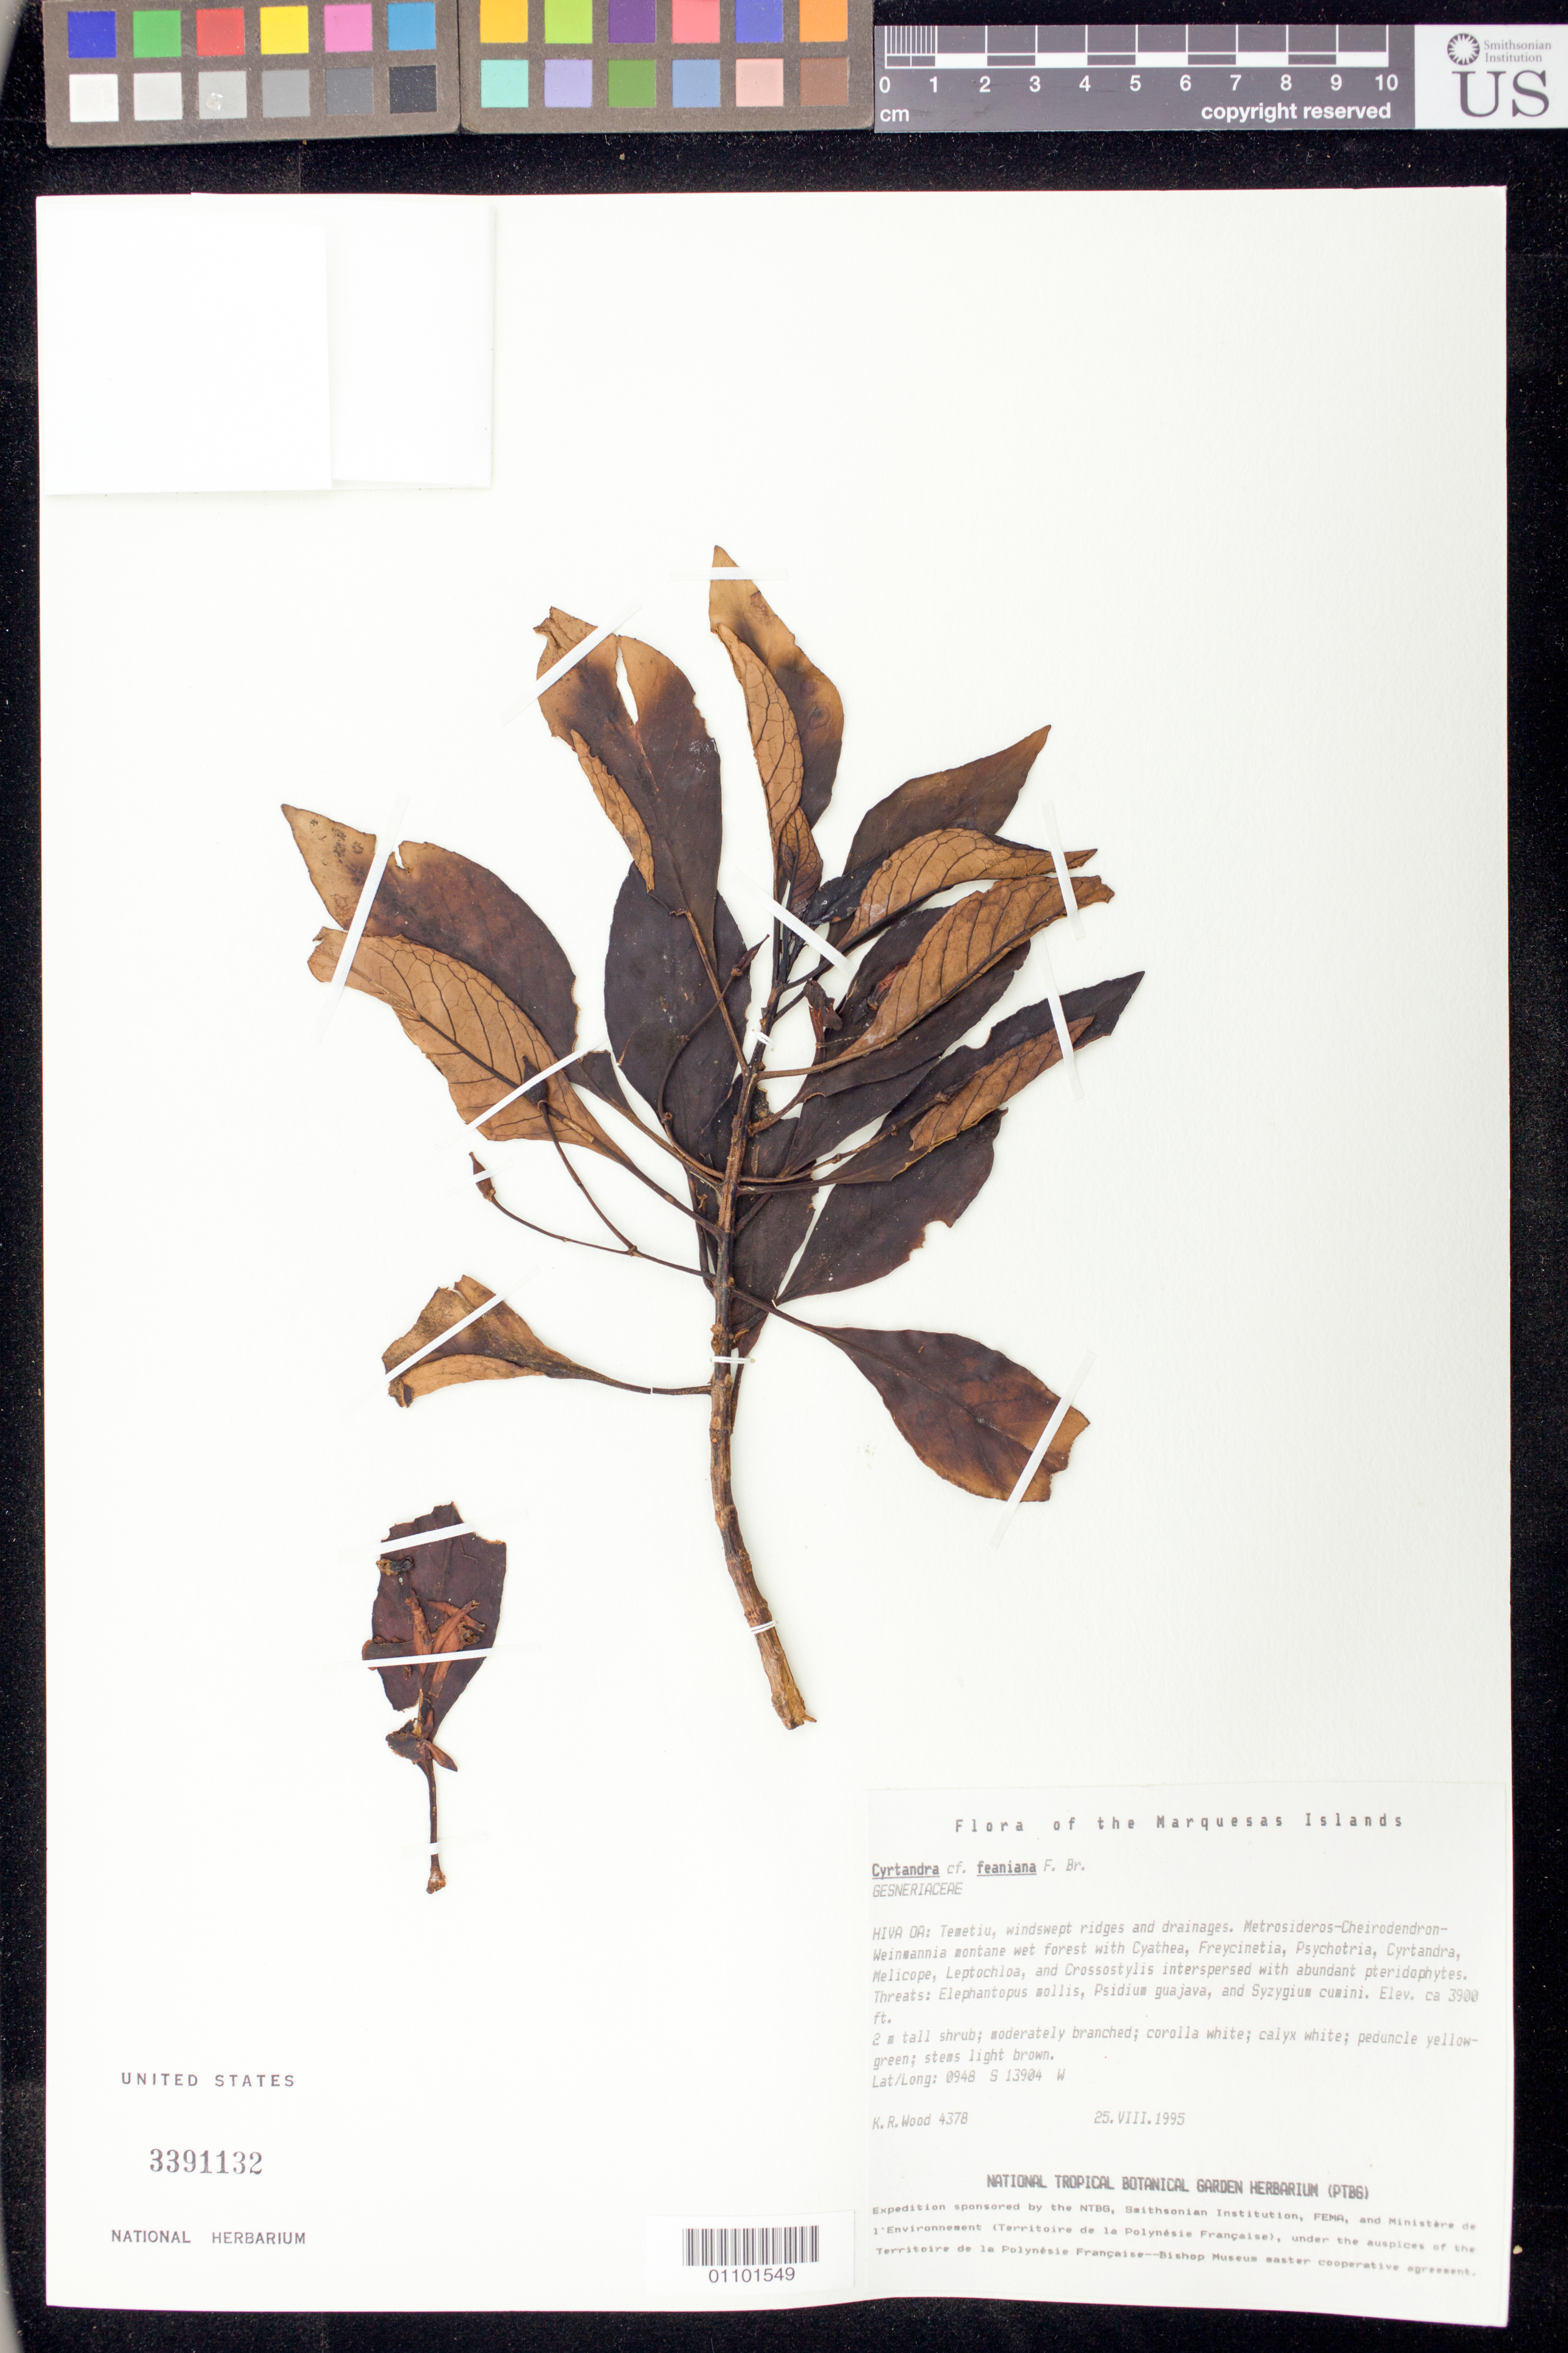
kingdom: Plantae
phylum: Tracheophyta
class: Magnoliopsida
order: Lamiales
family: Gesneriaceae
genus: Cyrtandra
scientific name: Cyrtandra feaniana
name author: F. Br.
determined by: Wagner, W. L., (BOT), Smithsonian Institution - National Museum of Natural History (UNITED STATES)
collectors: K. R. Wood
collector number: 4378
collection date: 1995-08-25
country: French Polynesia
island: Hiva Oa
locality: Temetiu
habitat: Windswept ridges and drainages. In Metrosideros - Cheirodendron - Weinmannia montane wet forest and Cyathea - Freycinetia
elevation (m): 1189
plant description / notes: Elaphantopsis mollis, Psidium guajava, Syzygium cuminii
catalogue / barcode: US 3391132